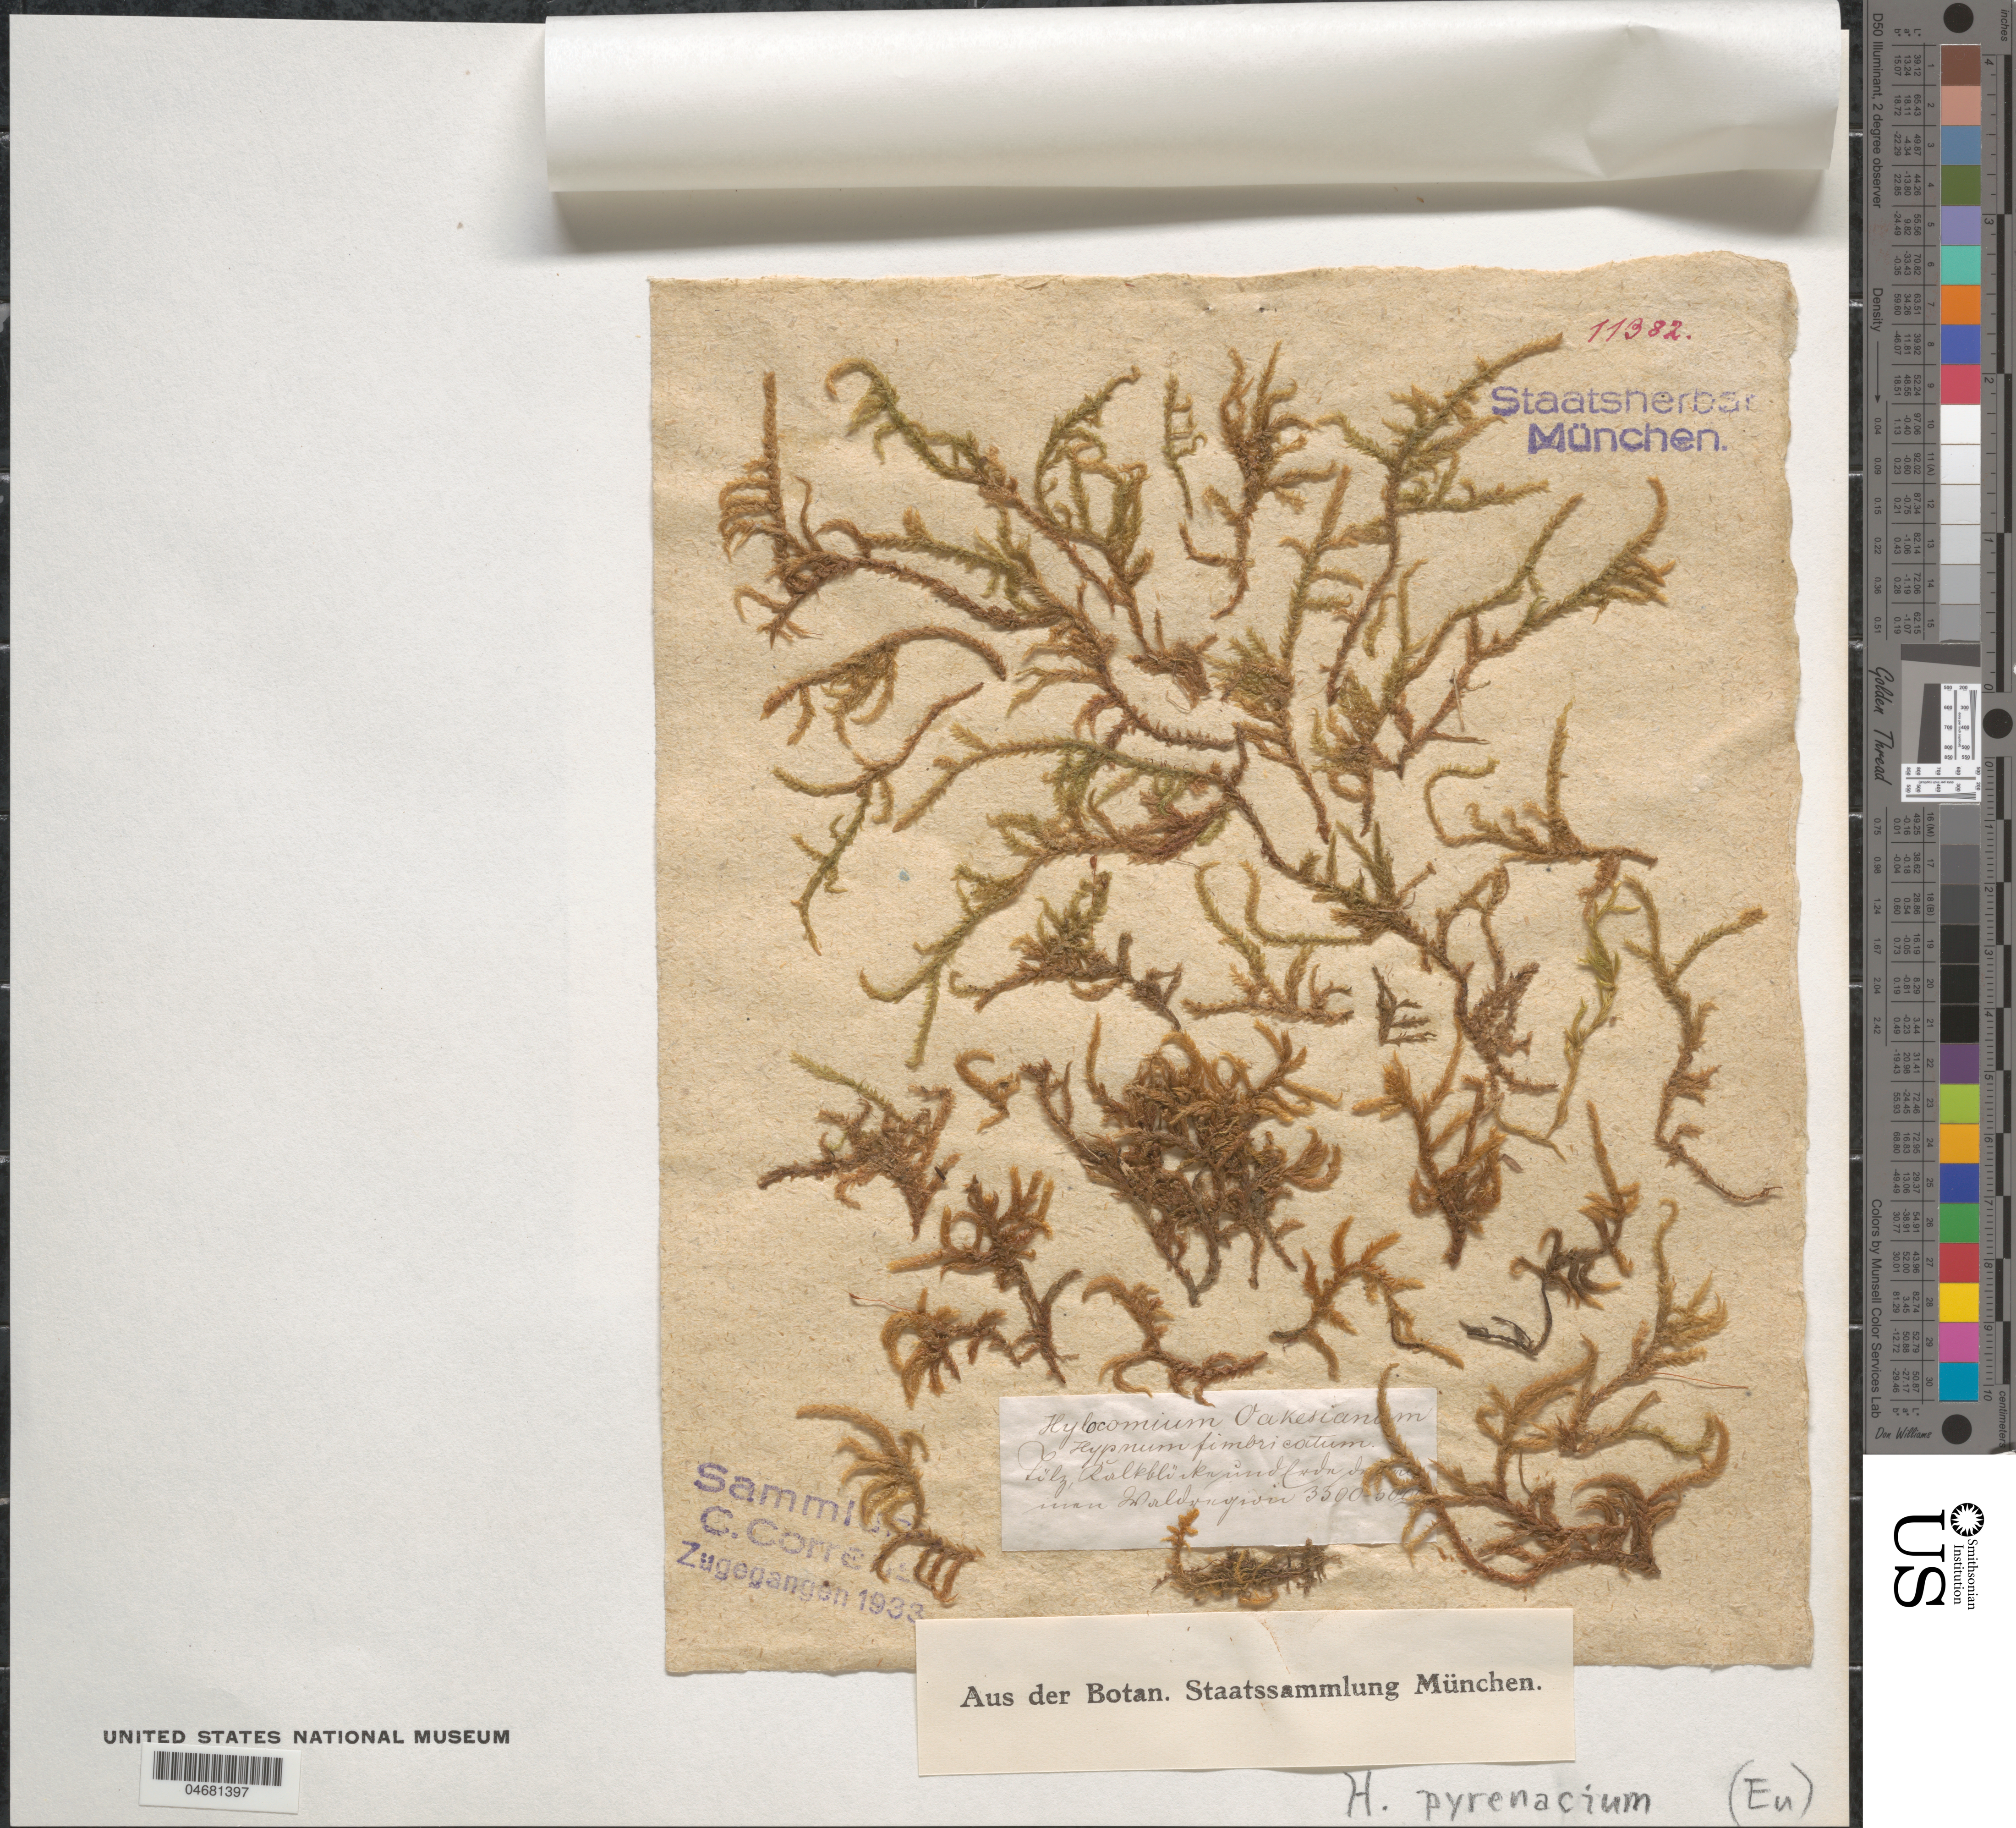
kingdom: Plantae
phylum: Bryophyta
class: Bryopsida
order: Hypnales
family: Hylocomiaceae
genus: Hylocomium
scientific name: Hylocomium pyrenaicum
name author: (Spruce) Lindb.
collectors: C. Correns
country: Poland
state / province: Opolskie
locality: Zülz